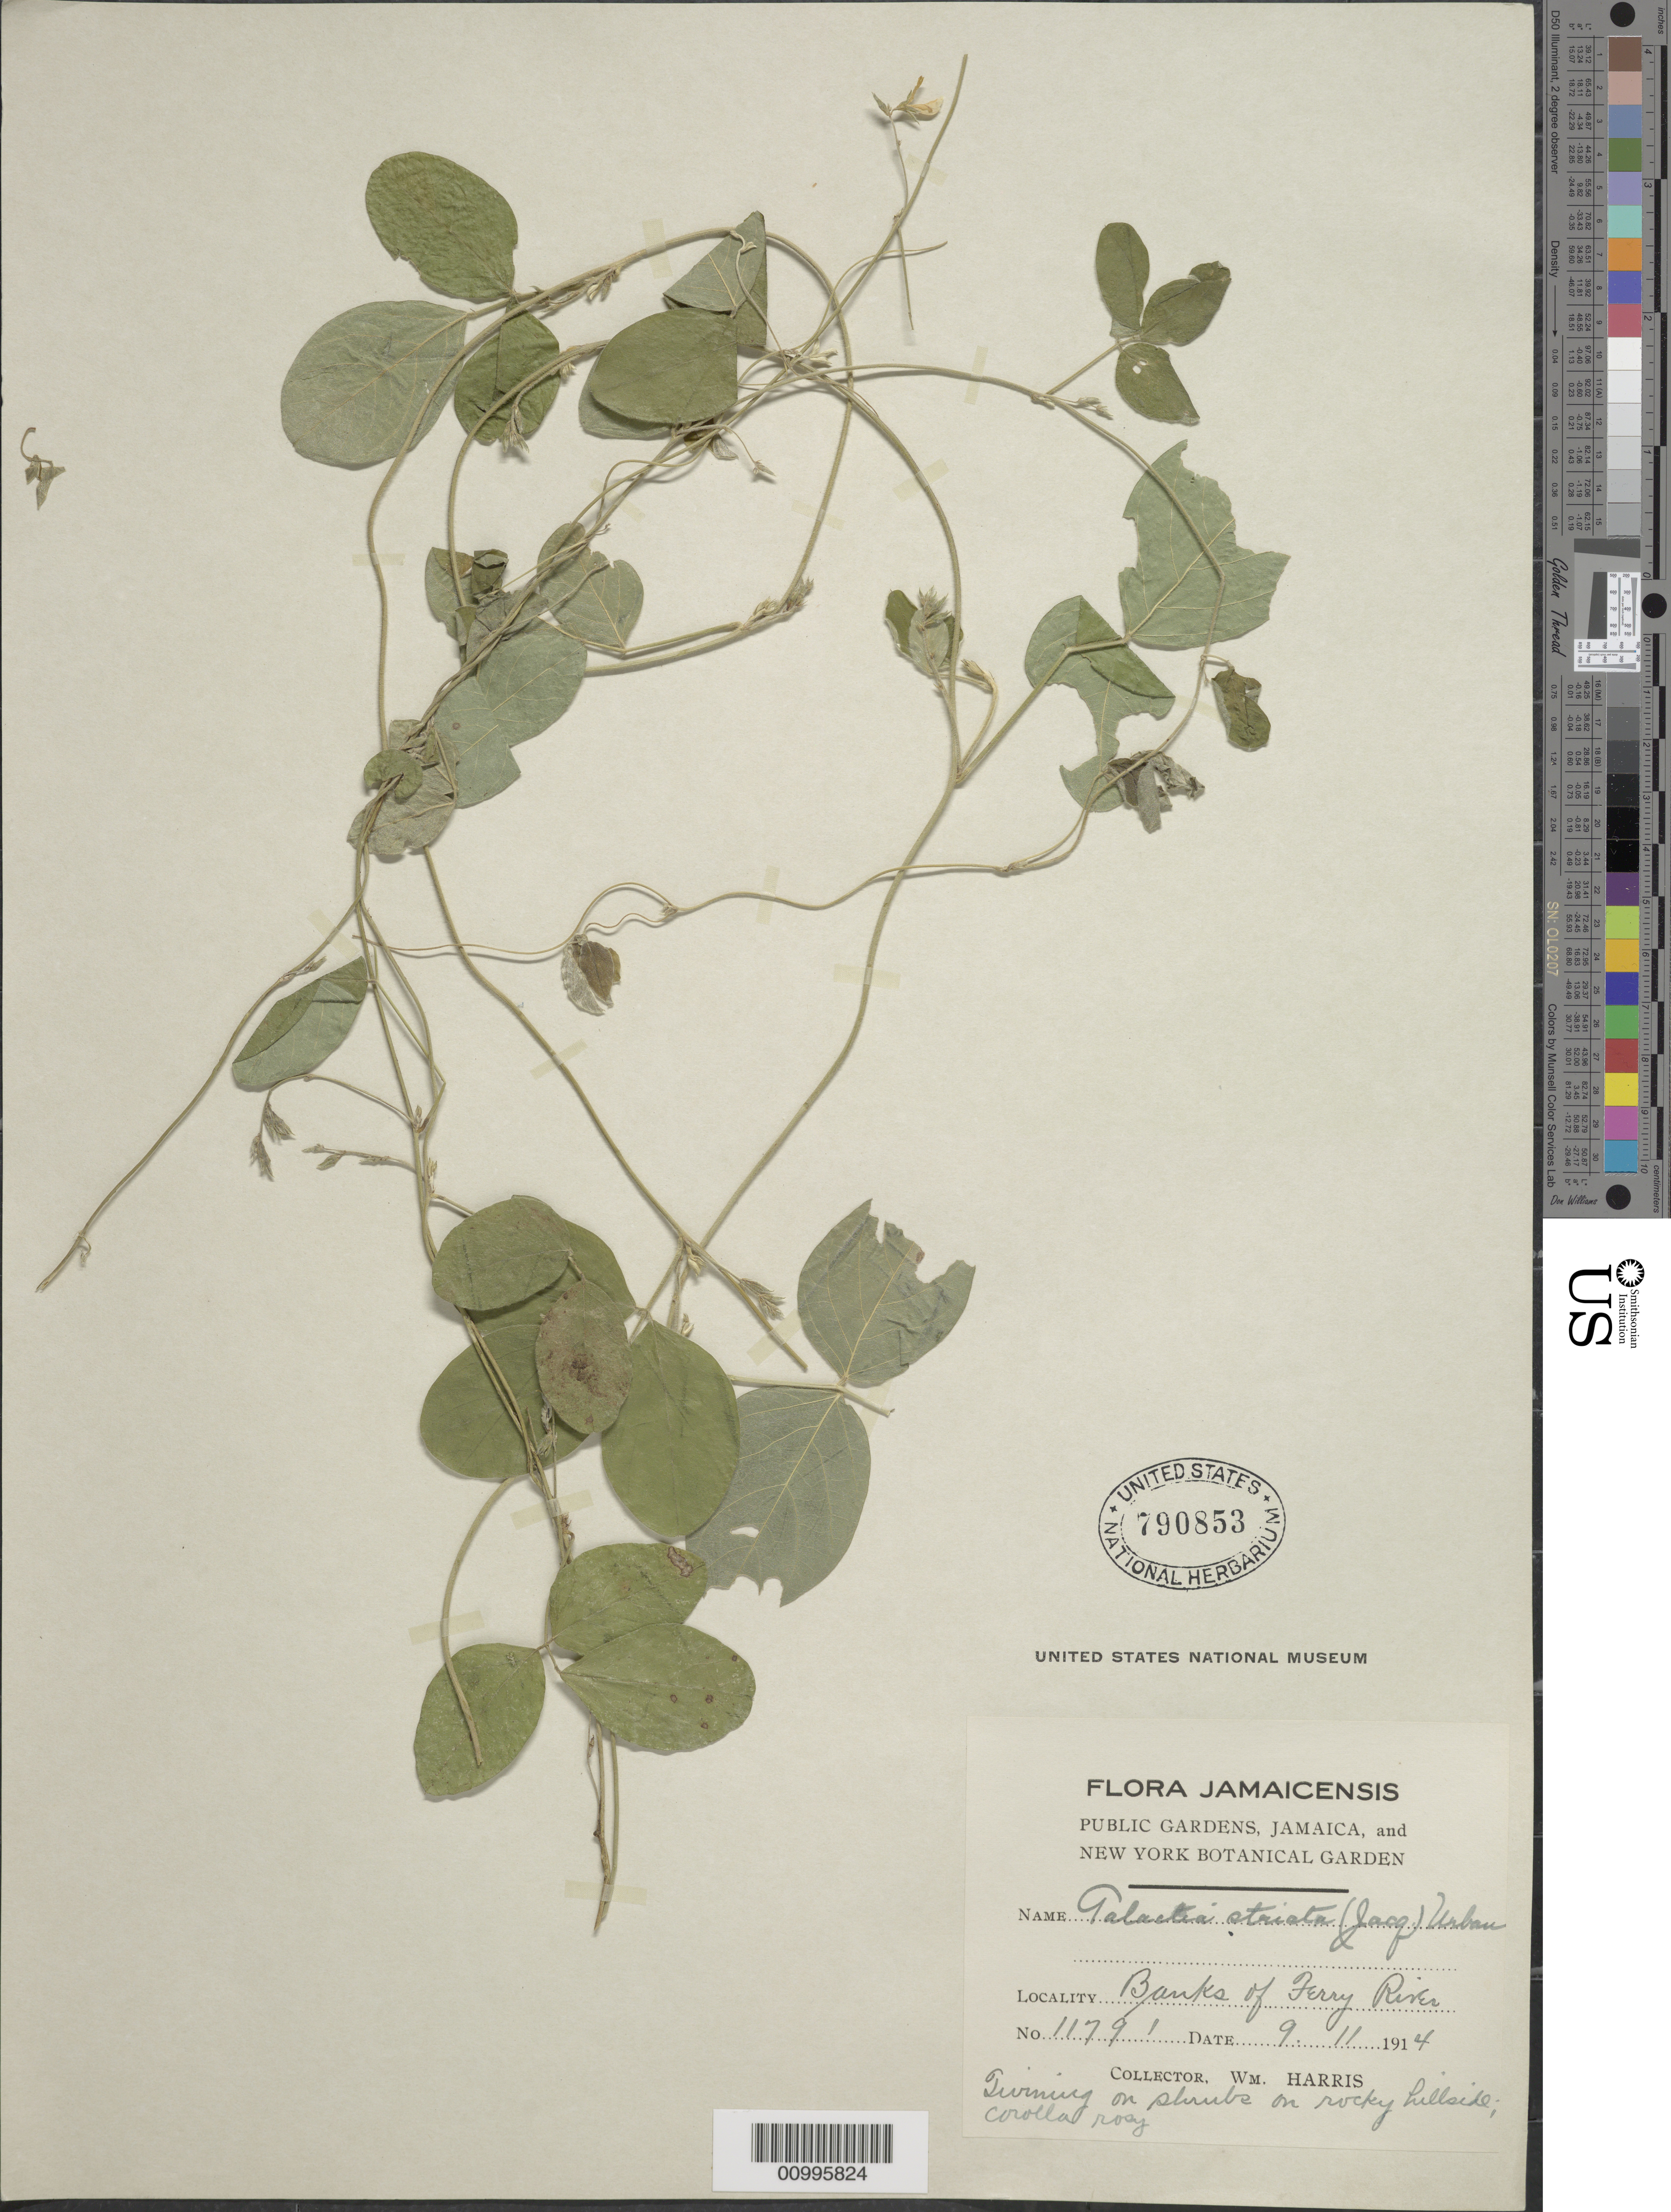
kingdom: Plantae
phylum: Tracheophyta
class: Magnoliopsida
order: Fabales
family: Fabaceae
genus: Galactia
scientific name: Galactia striata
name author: (Jacq.) Urb.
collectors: W. H. Harris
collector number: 11791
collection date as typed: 09 Nov 1914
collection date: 1914-11-09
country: Jamaica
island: Jamaica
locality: Banks of Ferry River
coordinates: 0 N, 0 E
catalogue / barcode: US 790853